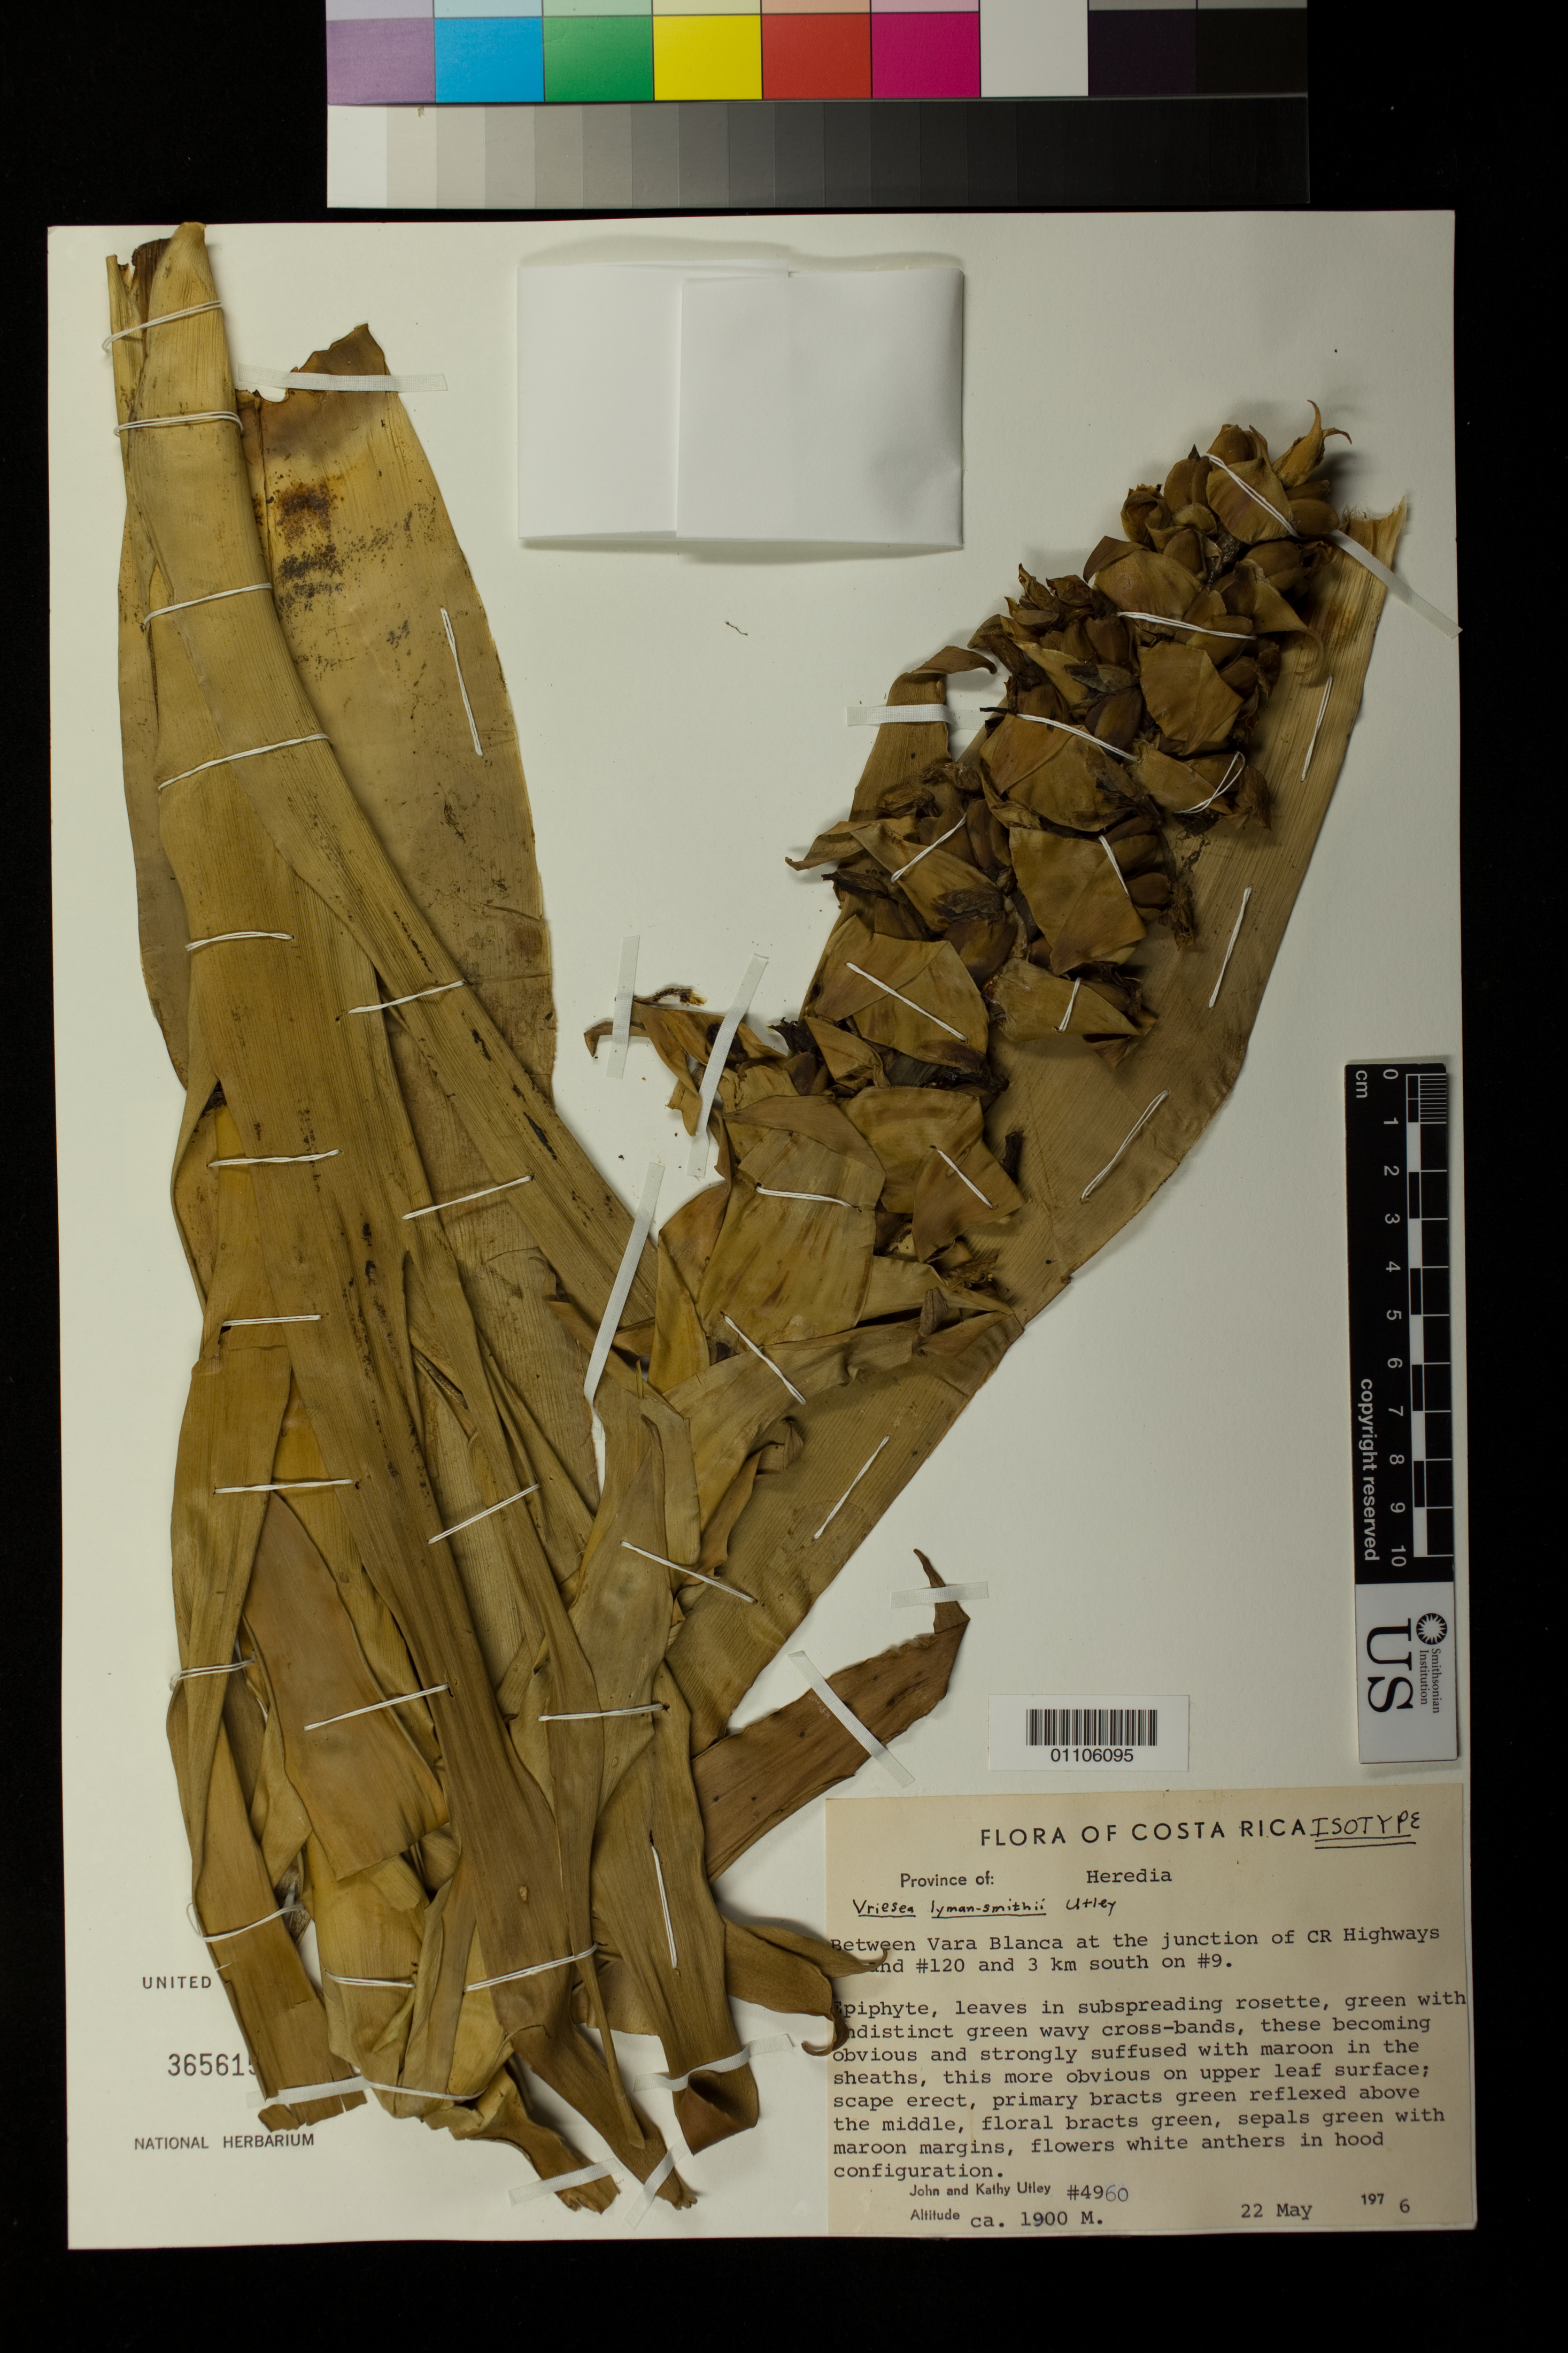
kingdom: Plantae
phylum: Tracheophyta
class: Liliopsida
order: Poales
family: Bromeliaceae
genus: Vriesea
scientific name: Vriesea lyman-smithii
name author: Utley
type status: Isotype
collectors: J. F. Utley & K. M. Burt-Utley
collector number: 4960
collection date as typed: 22 May 1976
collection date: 1976-05-22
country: Costa Rica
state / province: Heredia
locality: Between Vara Blanca at the junction of CR Highways #9 and #120 and 3 km south on #9.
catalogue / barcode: US 3656156